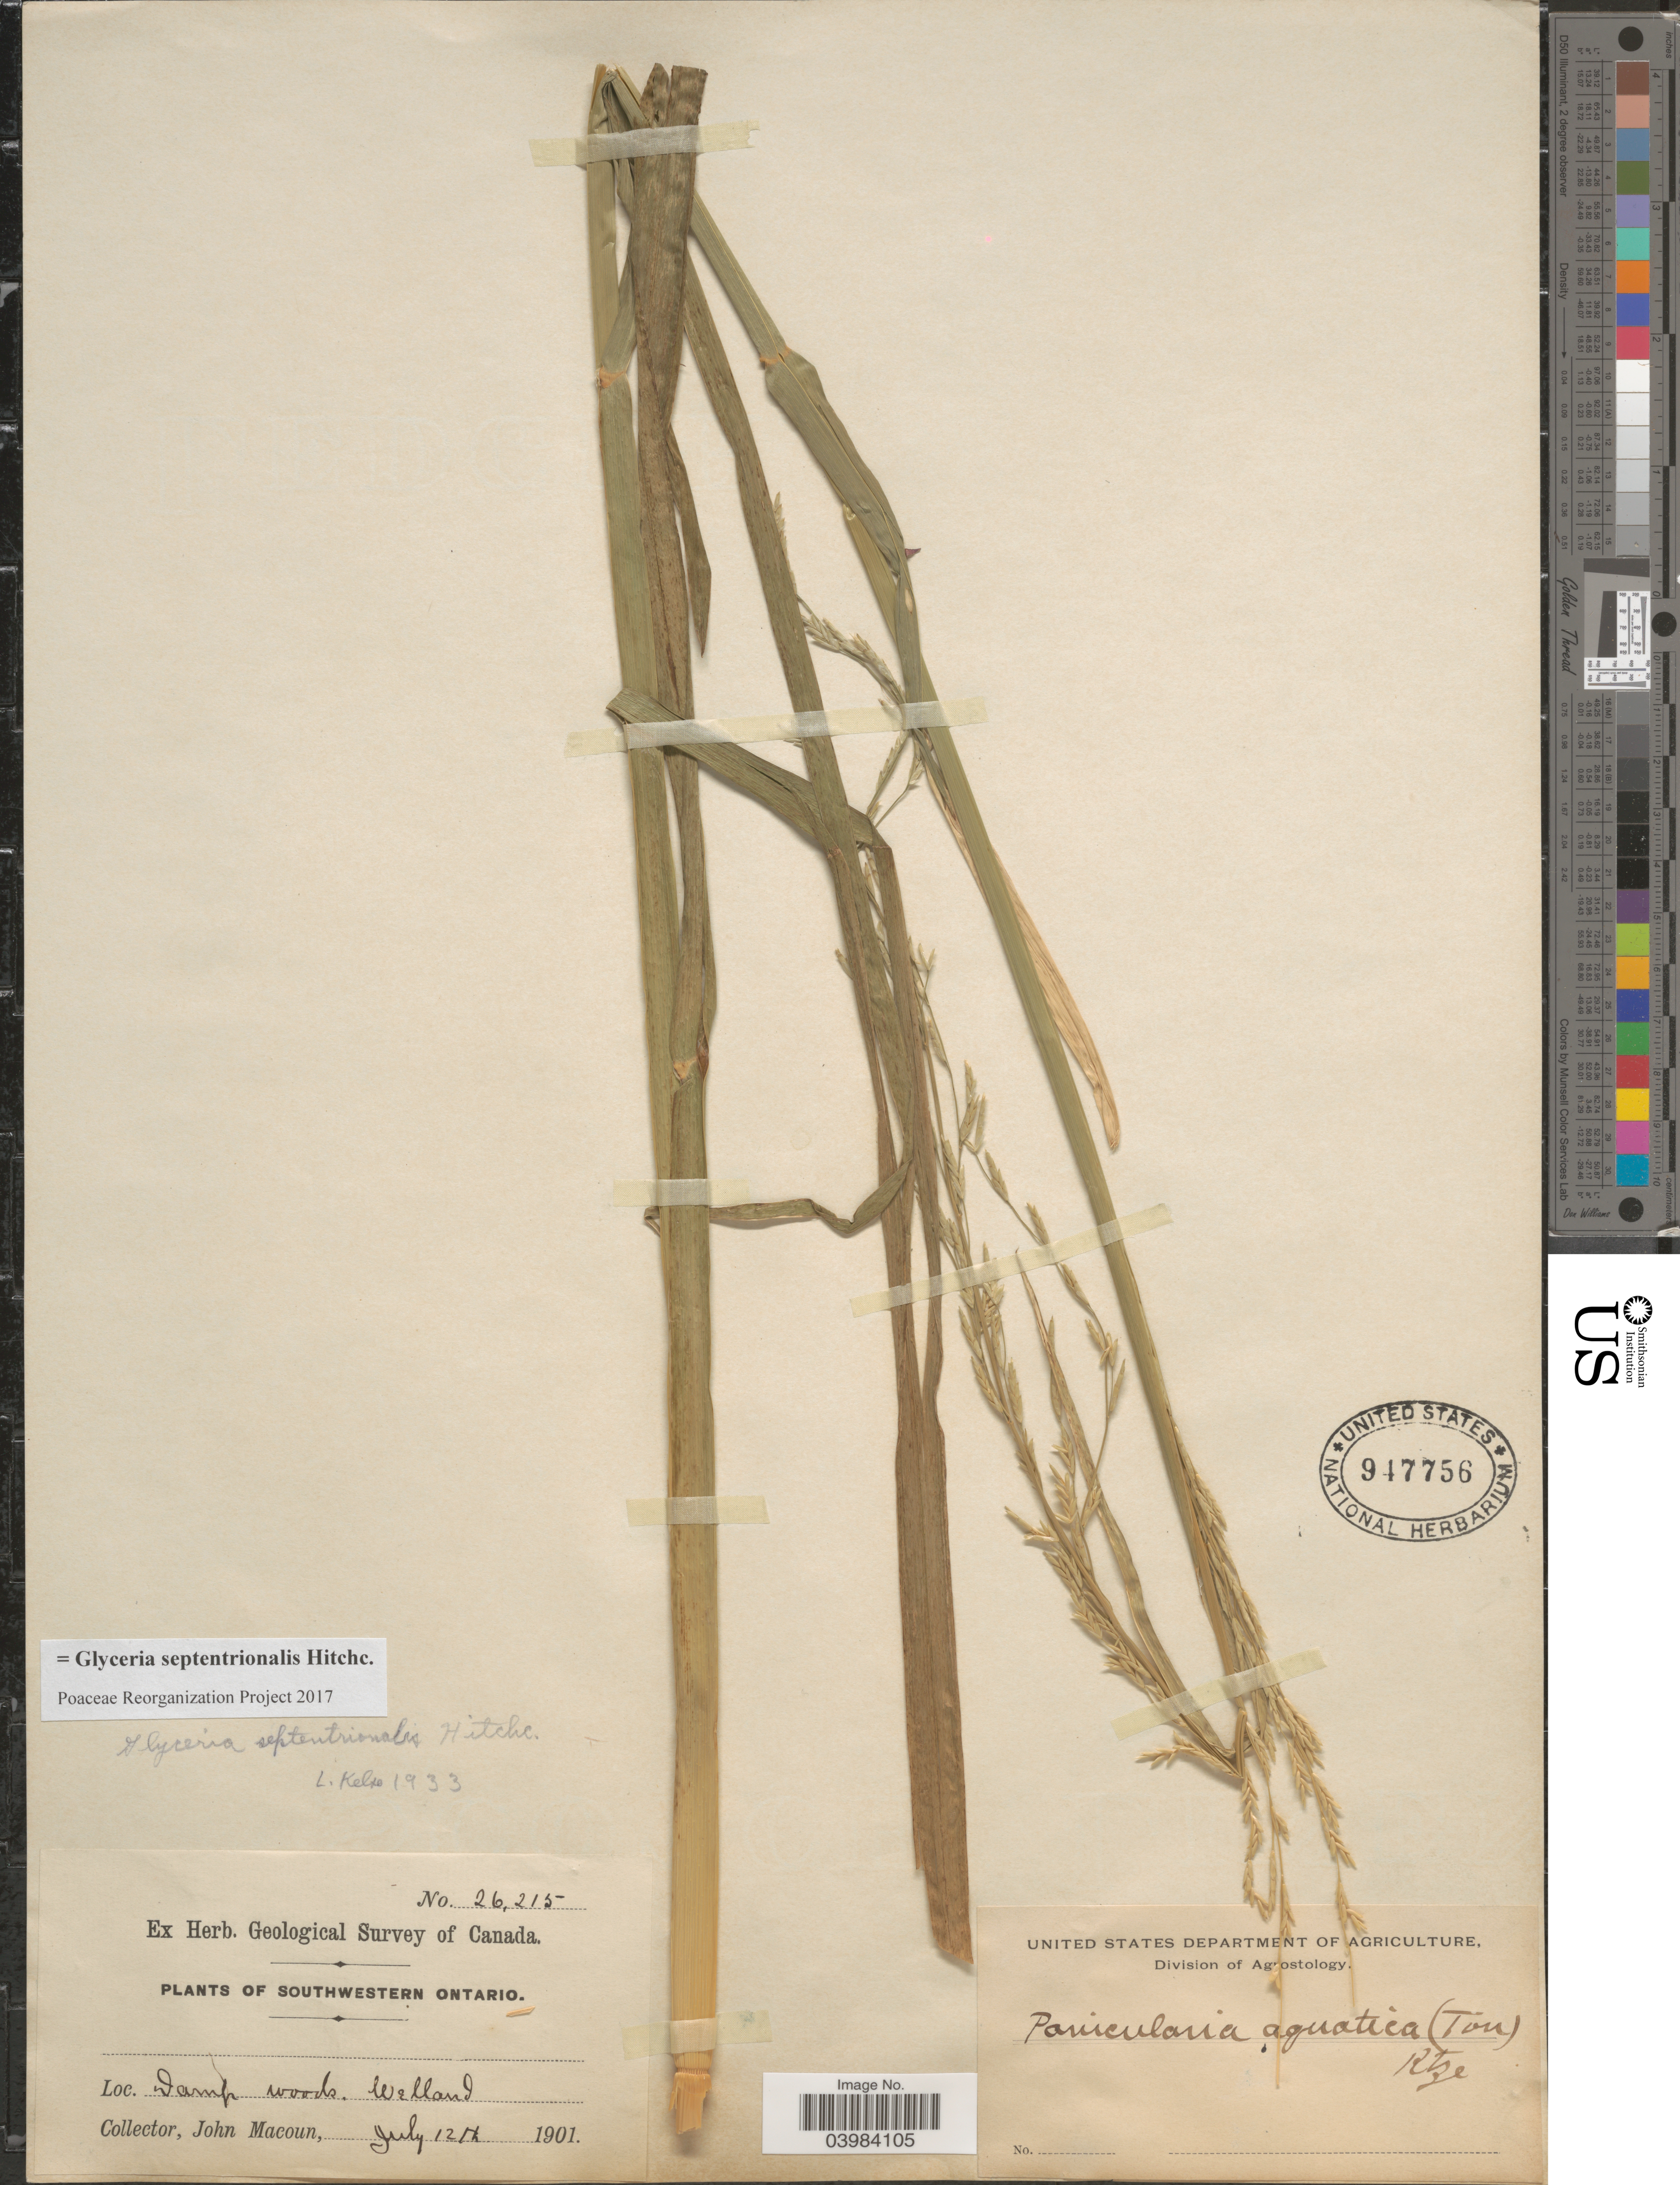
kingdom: Plantae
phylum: Tracheophyta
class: Liliopsida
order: Poales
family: Poaceae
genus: Glyceria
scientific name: Glyceria septentrionalis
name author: Hitchc.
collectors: J. Macoun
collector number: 26215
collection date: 1901-07-12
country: Canada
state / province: Ontario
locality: Southwestern Ontario. Welland.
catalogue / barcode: US 947756